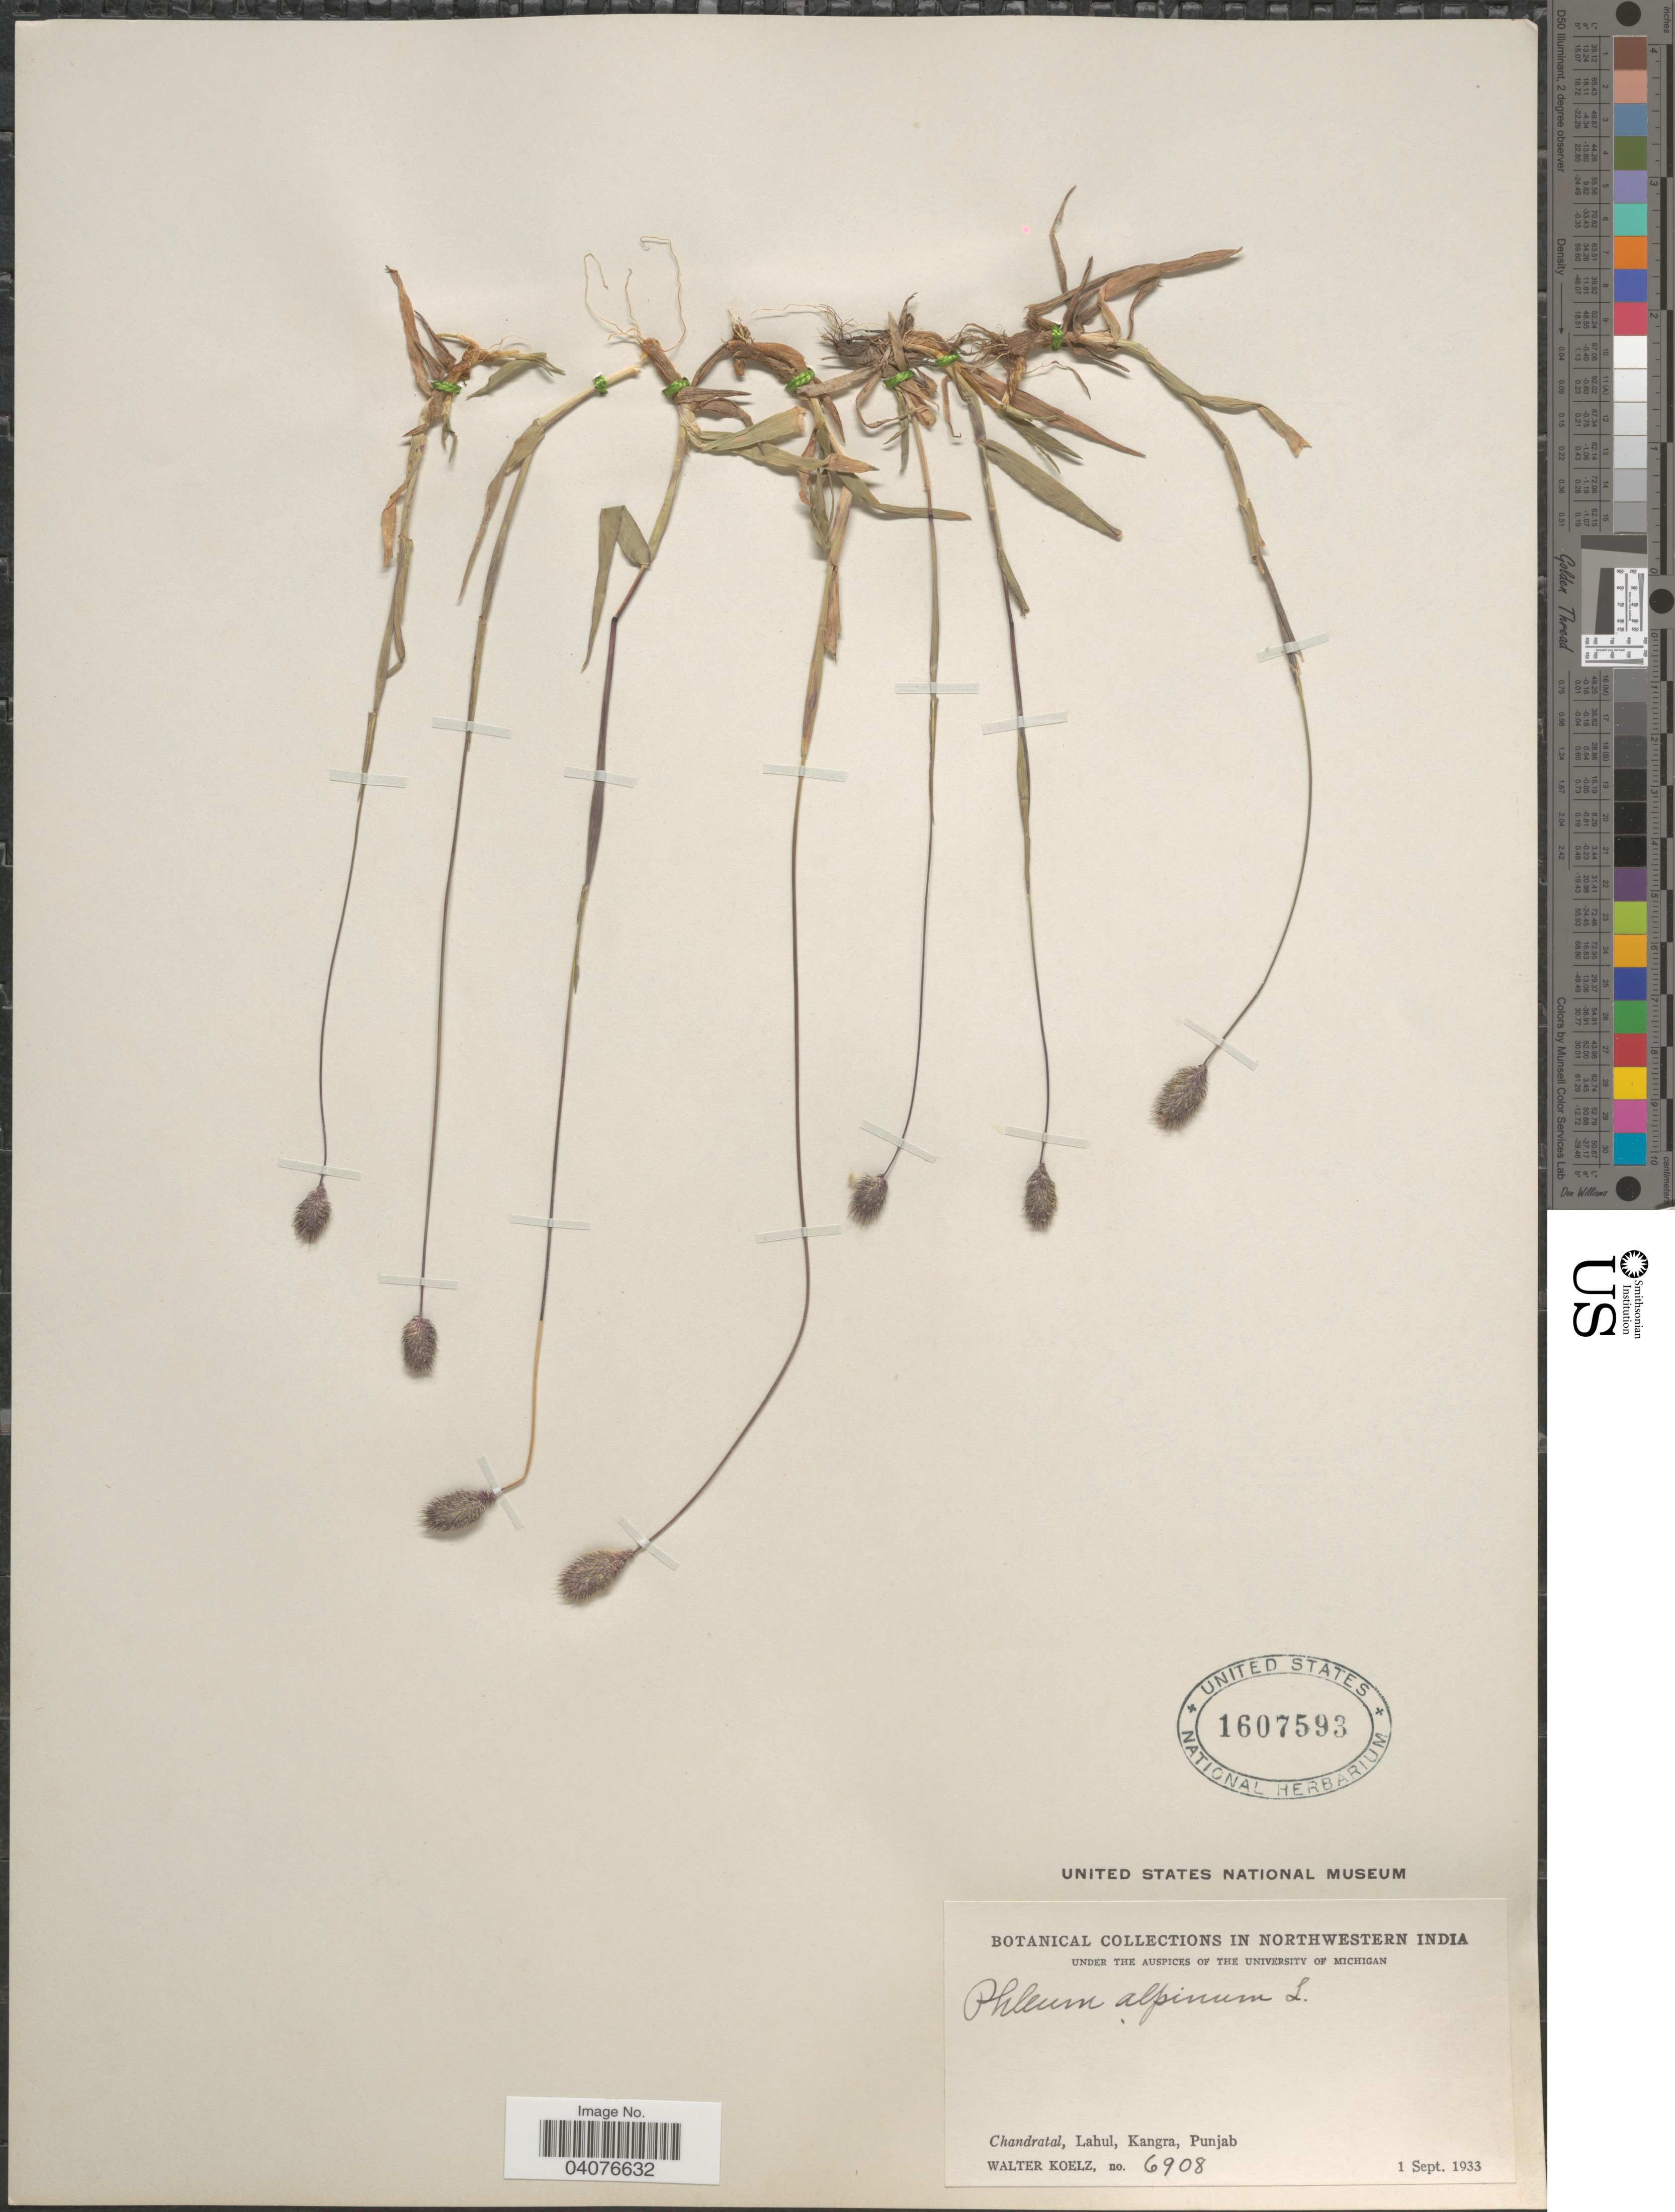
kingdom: Plantae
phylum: Tracheophyta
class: Liliopsida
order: Poales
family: Poaceae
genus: Phleum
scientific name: Phleum alpinum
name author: L.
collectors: W. N. Koelz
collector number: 6908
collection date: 1933-09-01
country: India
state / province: Punjab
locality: Chandratal, Lahul, Kangra. Northwestern India.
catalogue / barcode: US 1607593